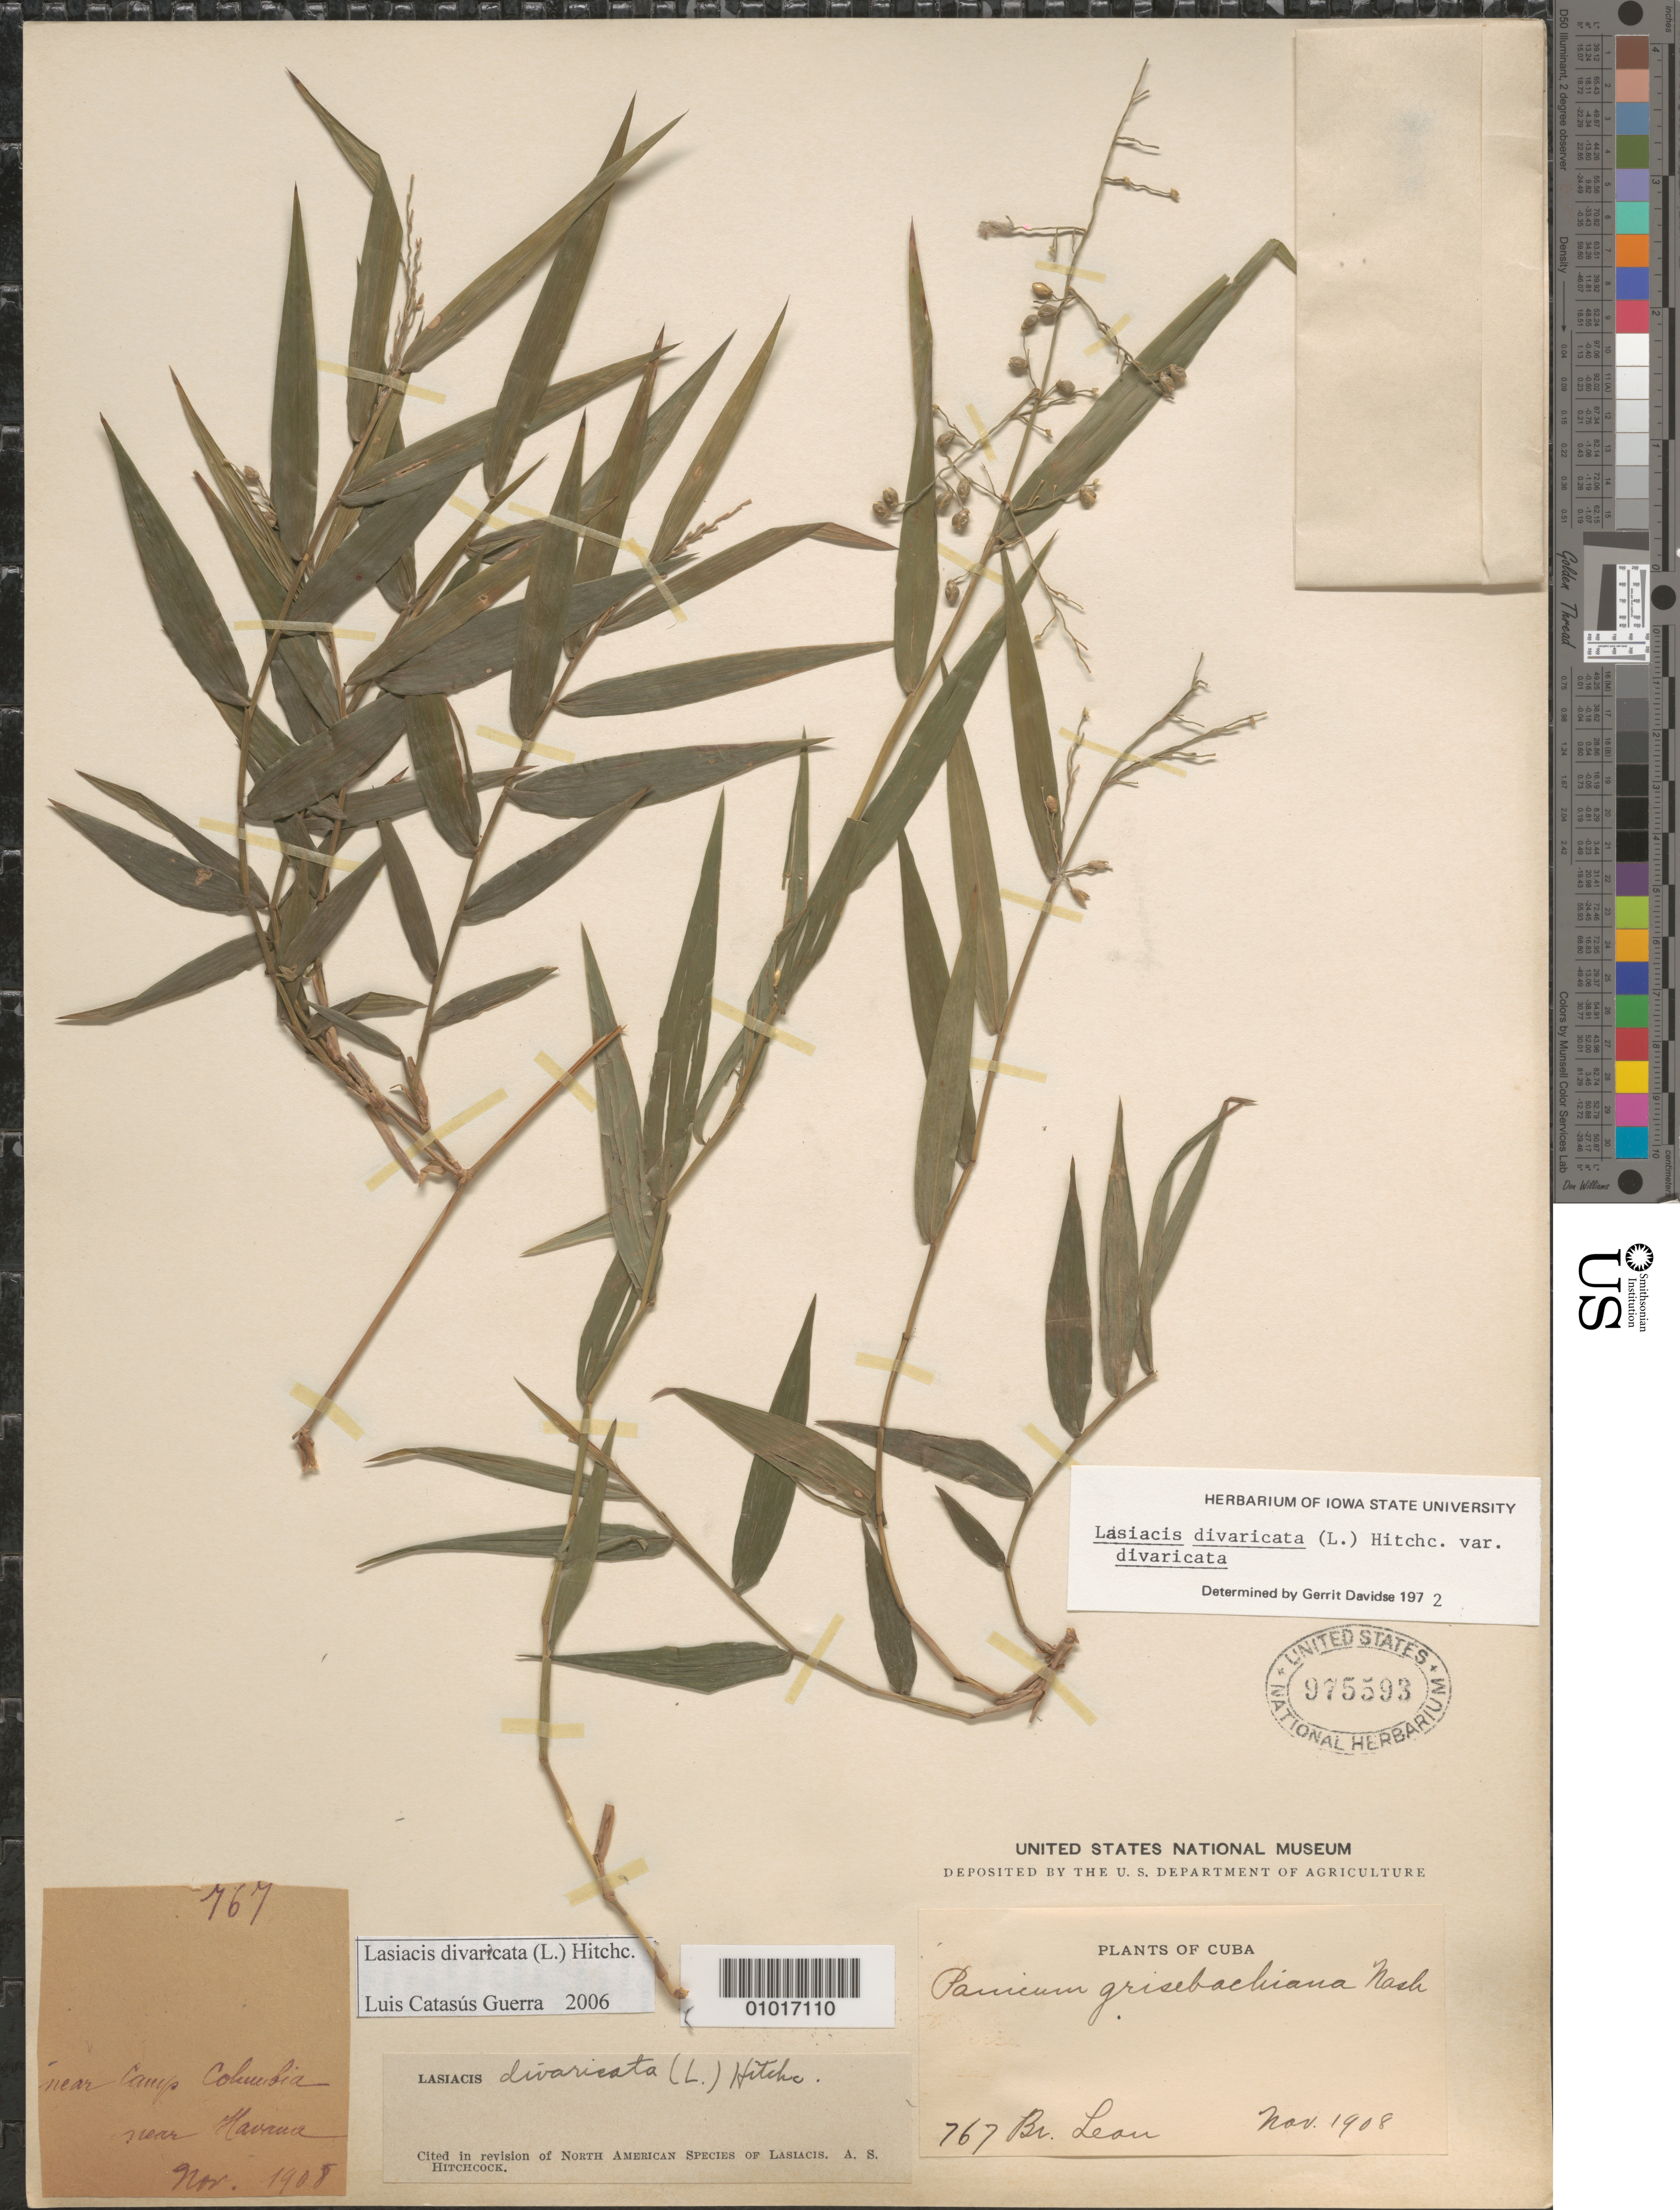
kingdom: Plantae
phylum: Tracheophyta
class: Liliopsida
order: Poales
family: Poaceae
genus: Lasiacis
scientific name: Lasiacis divaricata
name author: (L.) Hitchc.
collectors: Bro. León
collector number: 767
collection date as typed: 01 Nov 1908 to 30 Nov 1908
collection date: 1908-11-01/1908-11-30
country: Cuba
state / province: La Habana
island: Cuba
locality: near Camp Columbia, near Havana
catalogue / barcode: US 975593